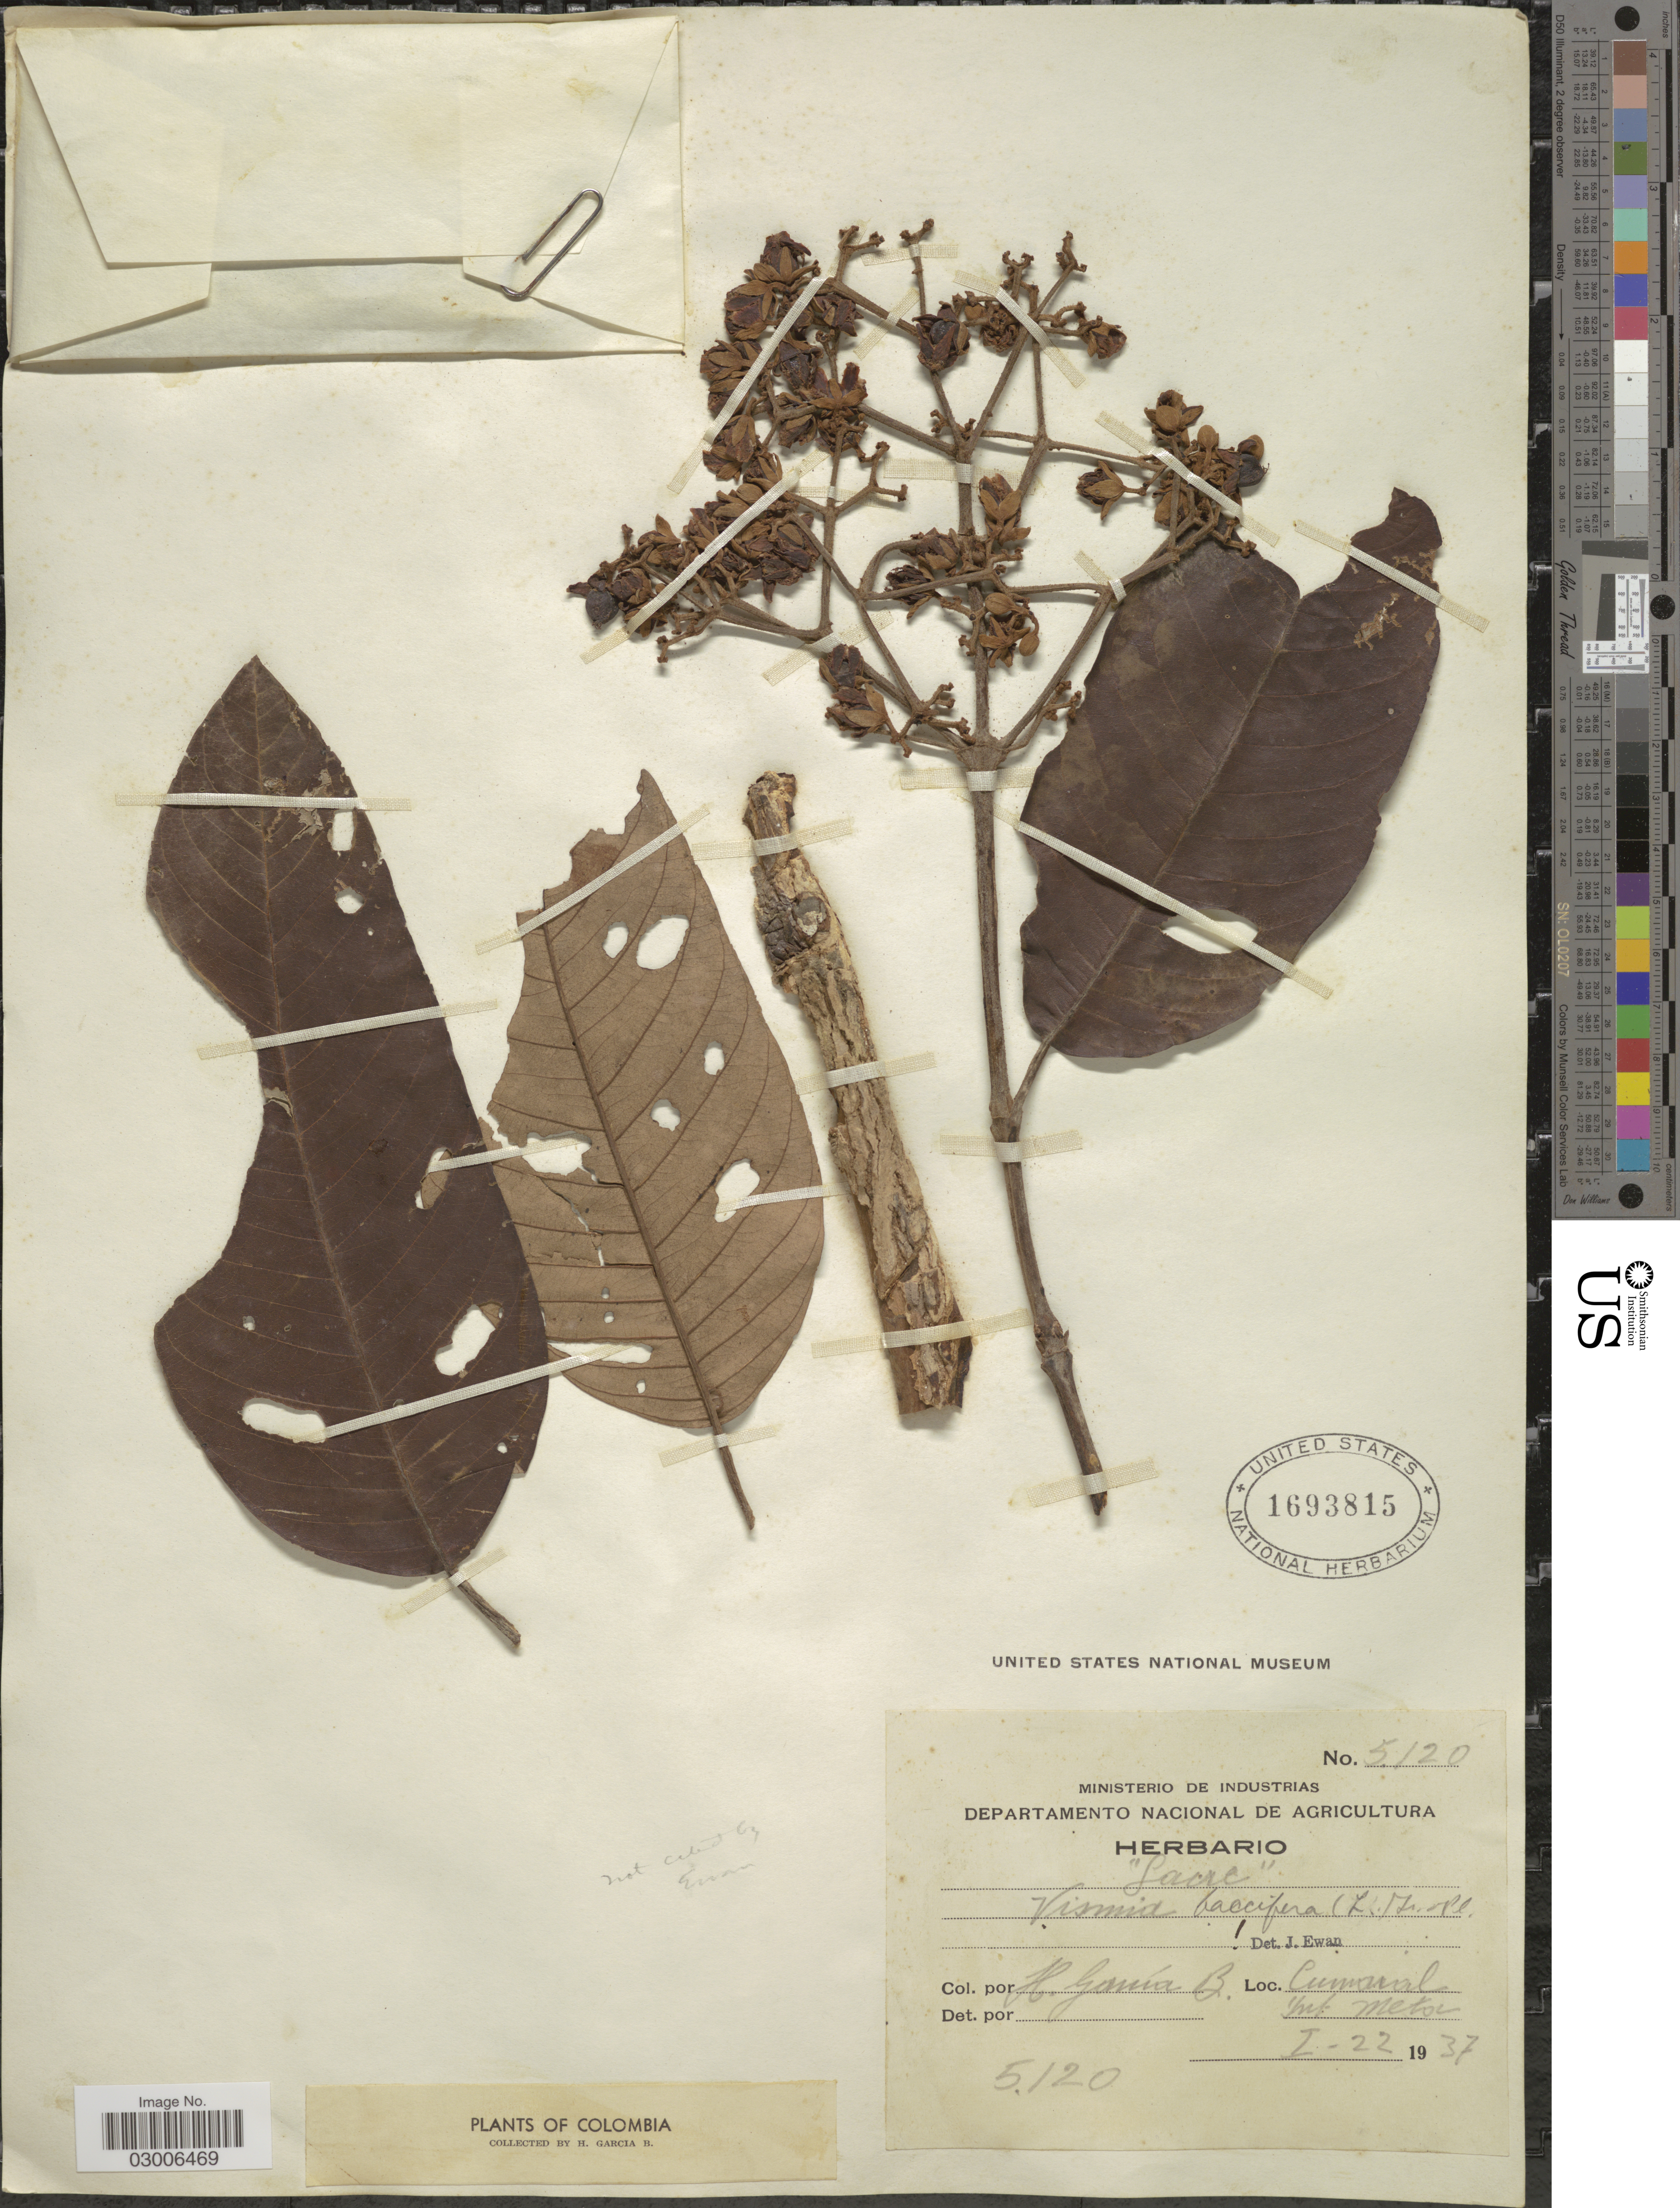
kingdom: Plantae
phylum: Tracheophyta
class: Magnoliopsida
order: Malpighiales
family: Hypericaceae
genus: Vismia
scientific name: Vismia baccifera subsp. baccifera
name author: (L.) Triana & Planch.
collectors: H. García B.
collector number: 5120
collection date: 1937-01-22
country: Colombia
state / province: Meta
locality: Cumaral, Mt. Meta.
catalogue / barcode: US 1693815